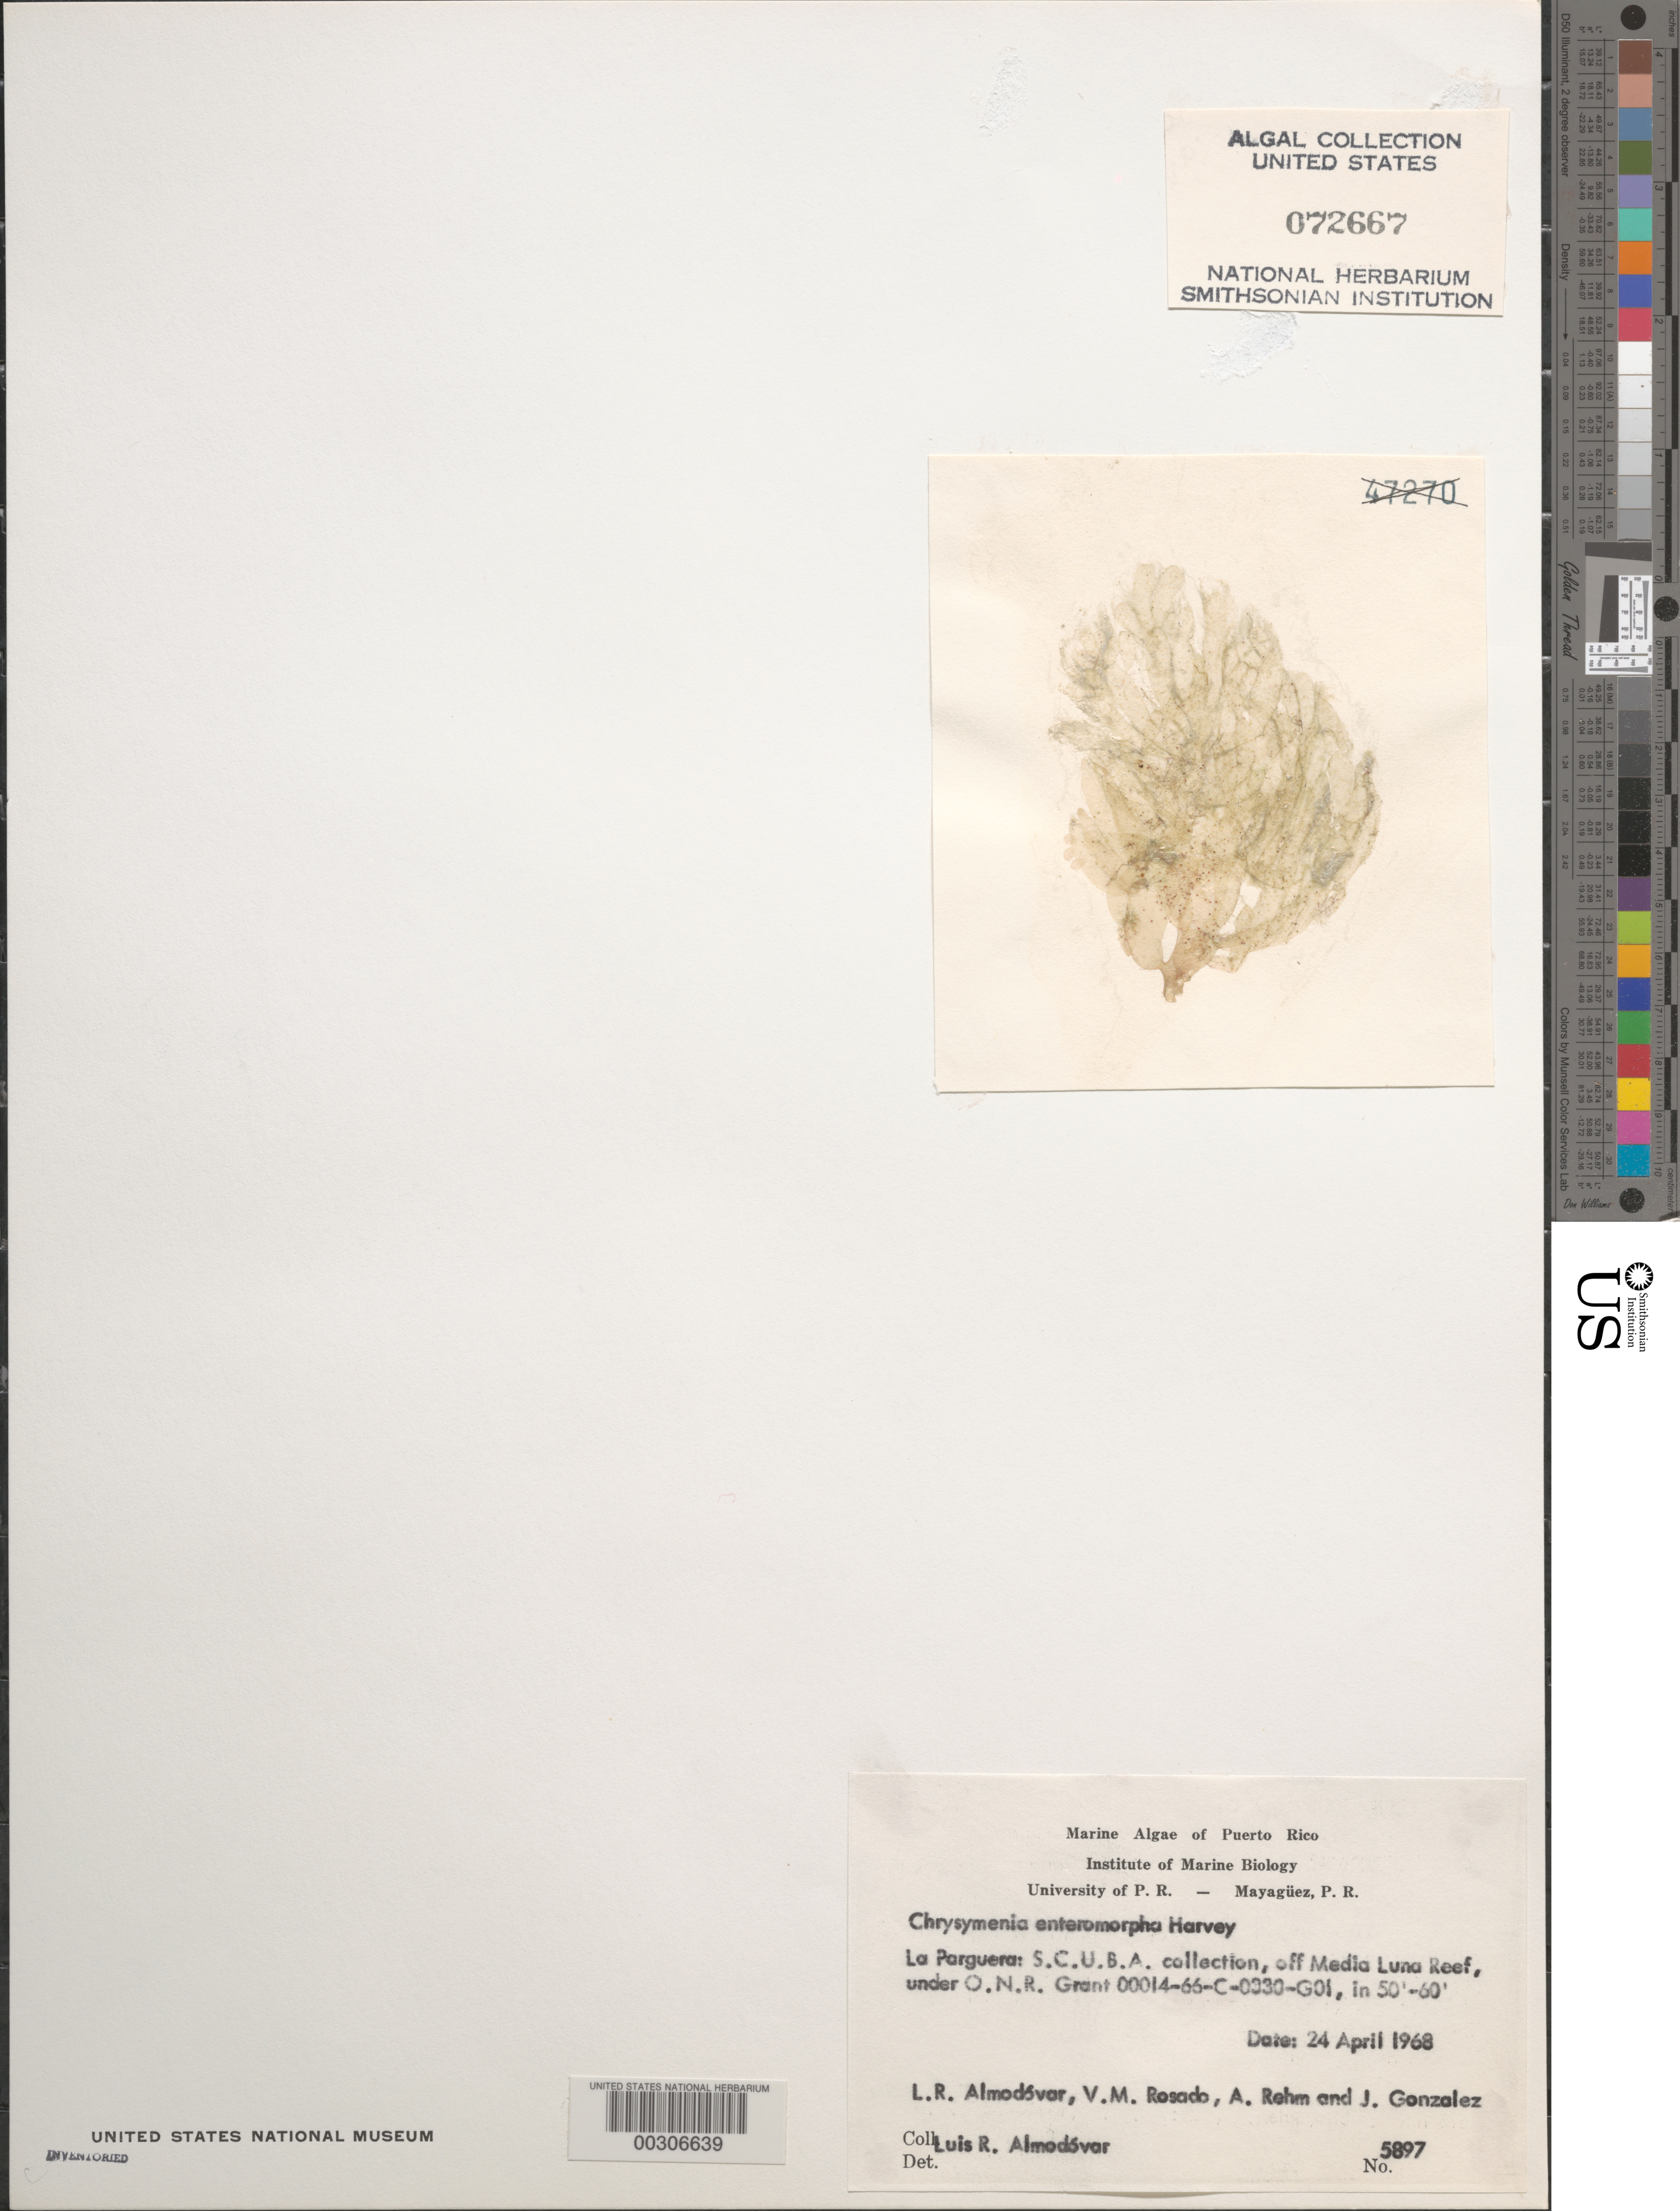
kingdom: Plantae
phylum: Rhodophyta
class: Florideophyceae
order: Rhodymeniales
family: Rhodymeniaceae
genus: Botryocladia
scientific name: Botryocladia enteromorpha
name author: (Harv.) W.E. Schmidt et al. in W.E. Schmidt et al.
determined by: Algae name updating Project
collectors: L. Almodovar, V. Rosado, A. Rehm & J. Gonzalez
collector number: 5897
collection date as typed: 24 Apr 1968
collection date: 1968-04-24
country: Puerto Rico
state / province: Lajas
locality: La Parguera, off Media Luna Reef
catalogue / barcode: US 72667